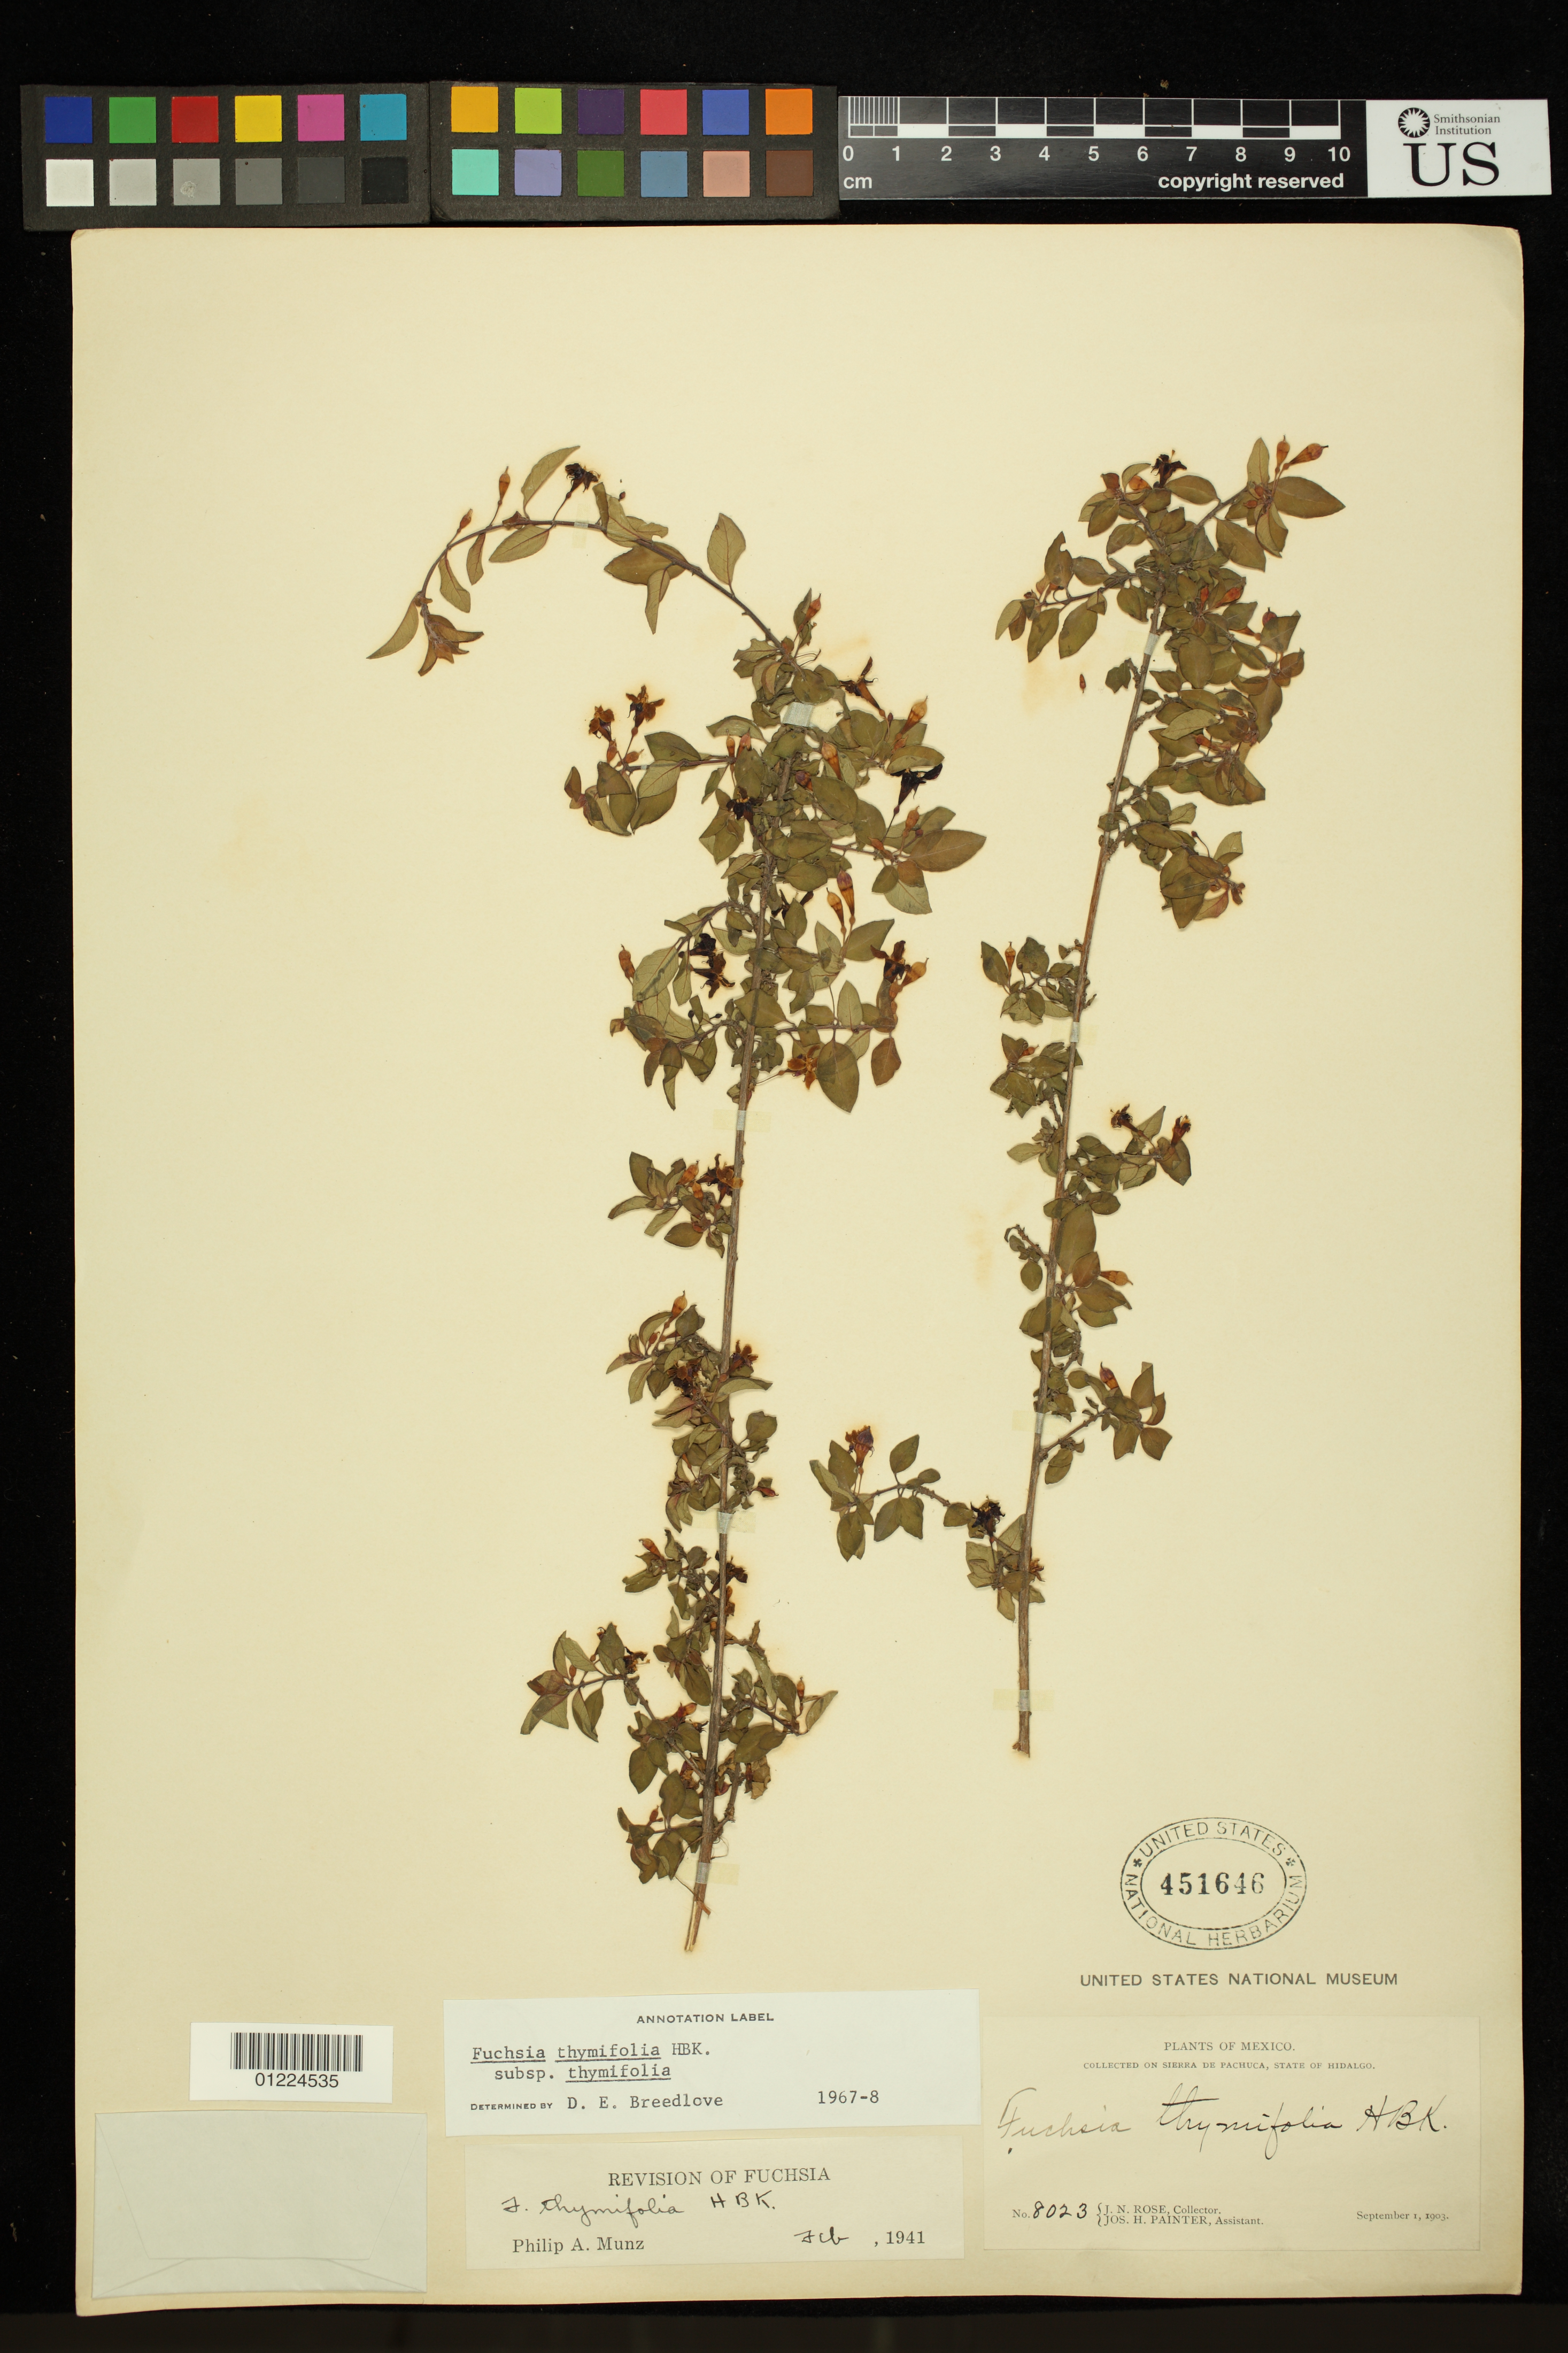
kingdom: Plantae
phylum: Tracheophyta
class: Magnoliopsida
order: Myrtales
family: Onagraceae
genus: Fuchsia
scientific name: Fuchsia thymifolia subsp. thymifolia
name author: Kunth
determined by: Breedlove, D. E.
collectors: J. N. Rose & J. H. Painter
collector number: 8023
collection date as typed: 01 Sep 1903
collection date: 1903-09-01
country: Mexico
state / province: Hidalgo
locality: Sierra de Pachuca.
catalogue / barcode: US 451646